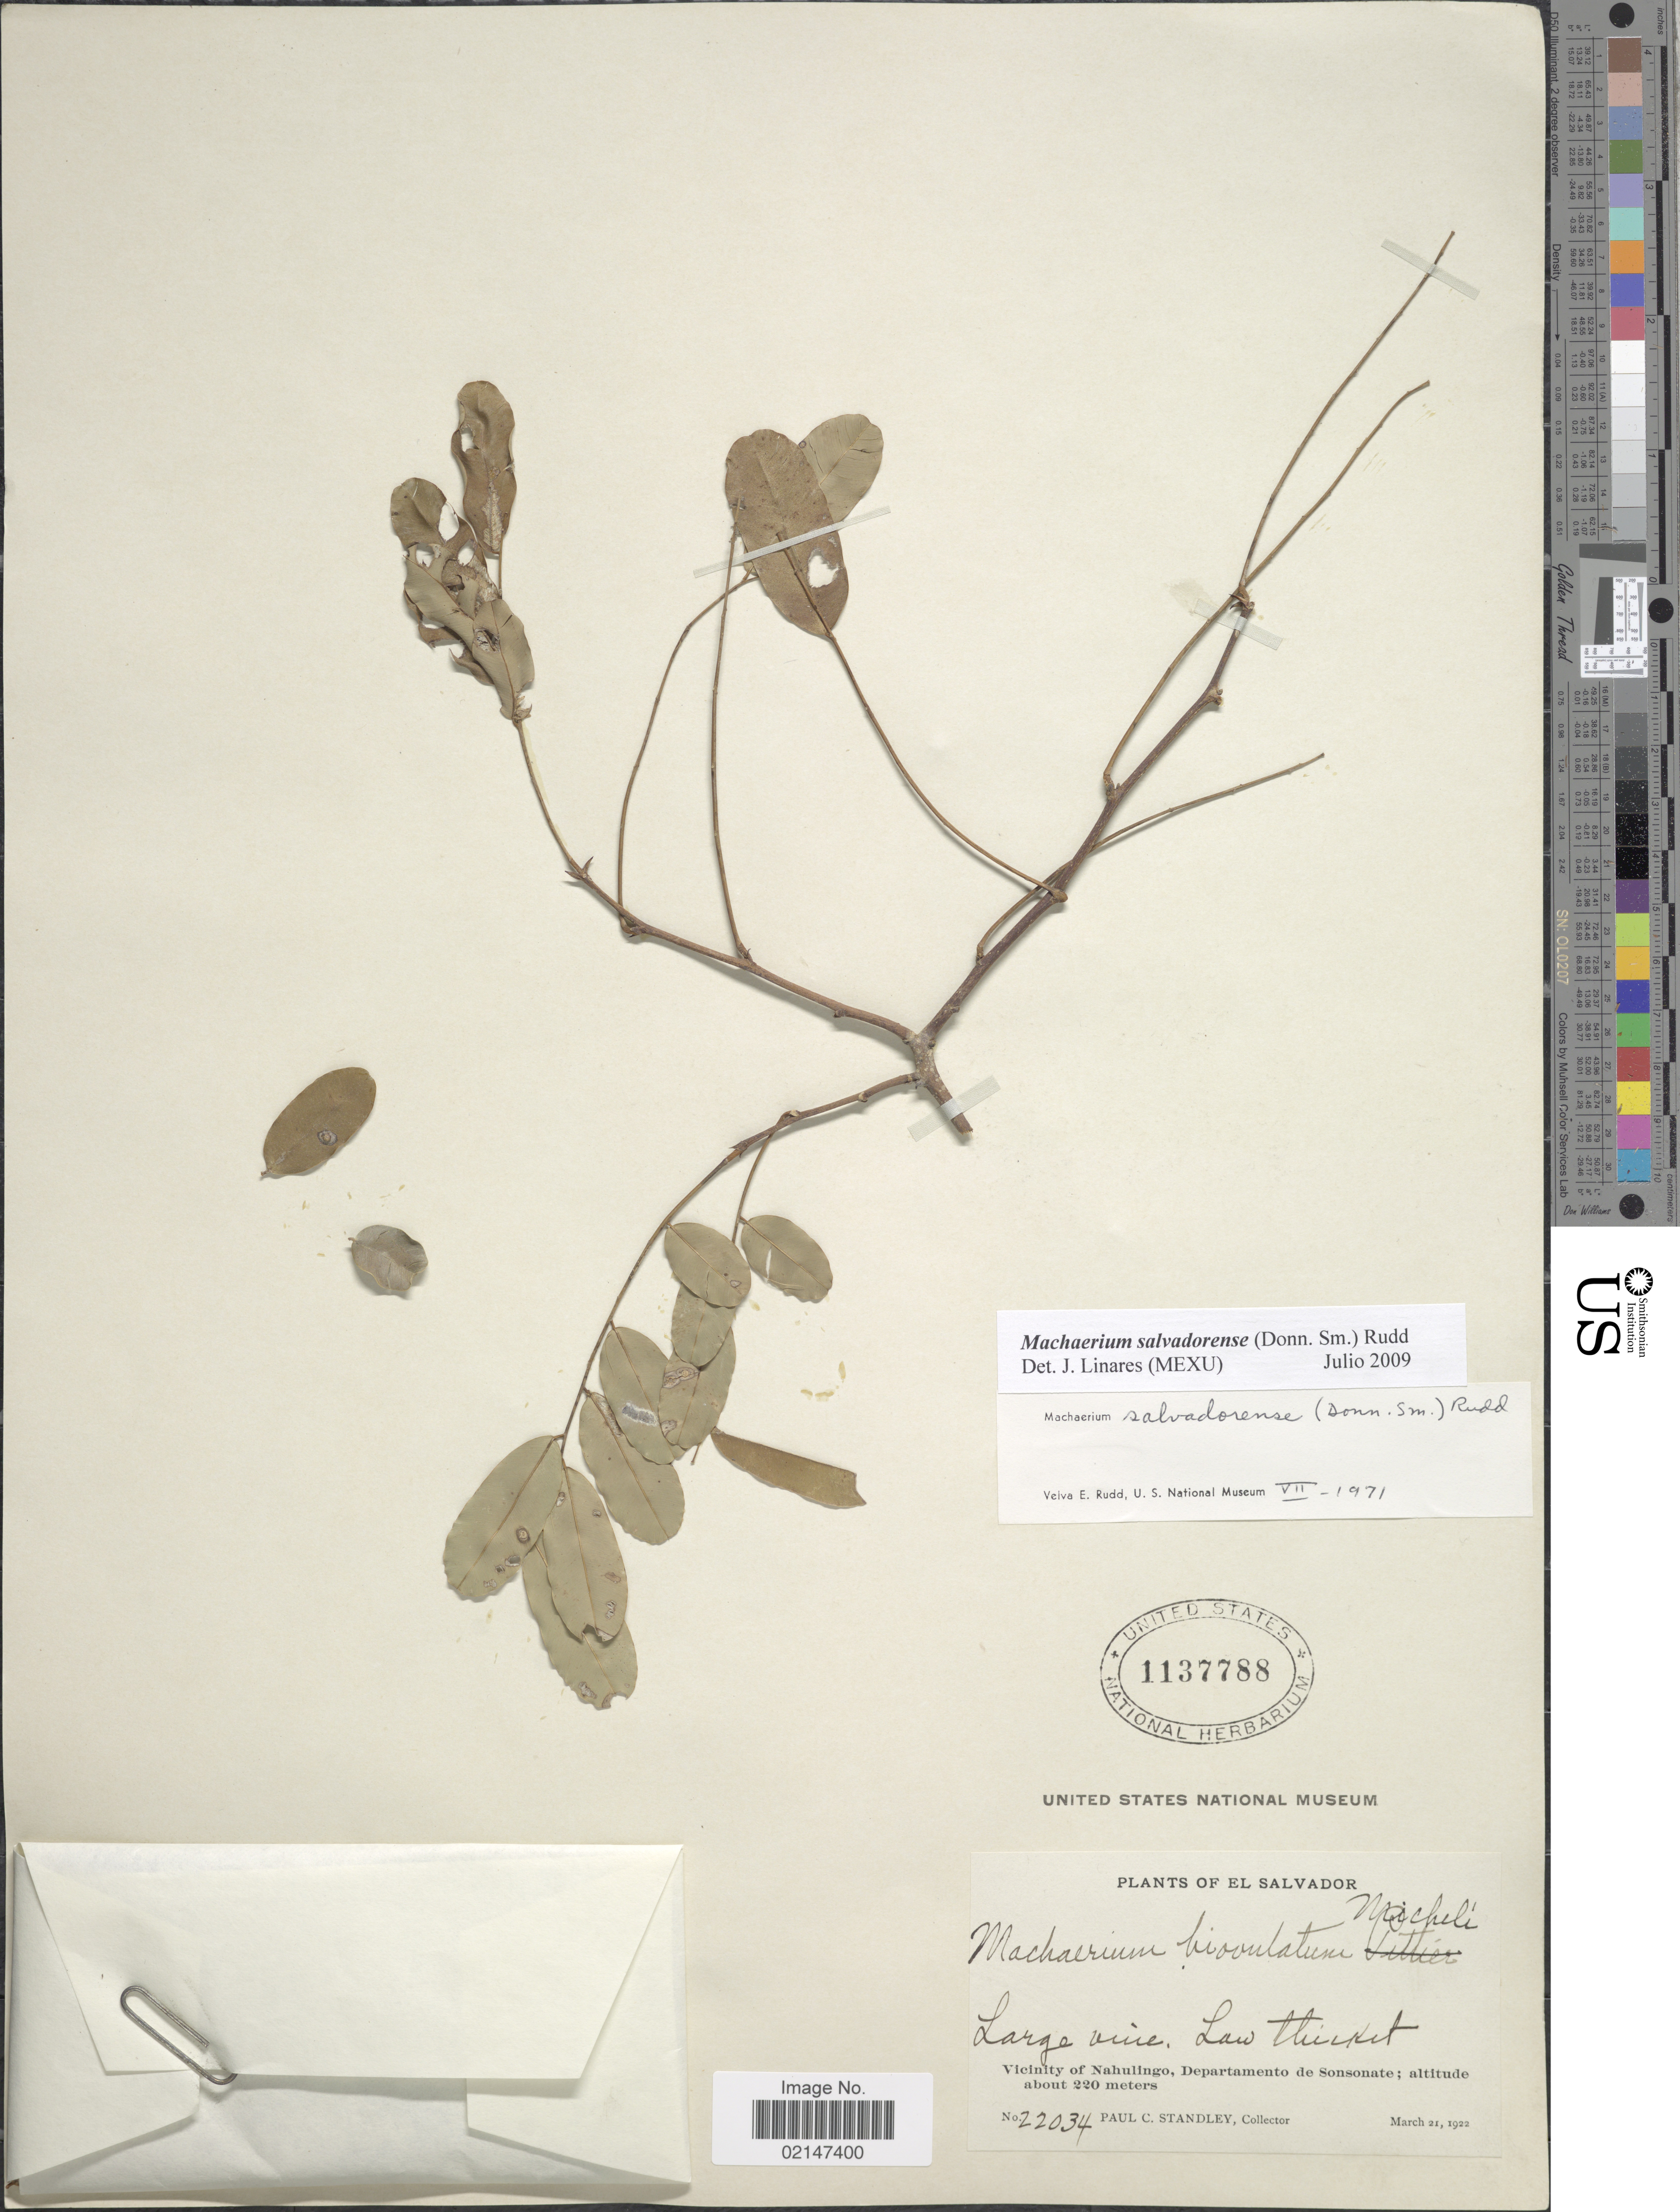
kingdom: Plantae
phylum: Tracheophyta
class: Magnoliopsida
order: Fabales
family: Fabaceae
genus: Machaerium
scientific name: Machaerium salvadorense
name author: (Donn. Sm.) Rudd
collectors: P. C. Standley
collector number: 22034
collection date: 1922-03-21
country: El Salvador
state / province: Sonsonate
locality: Large vine. Law thicket, Vicinity of Nahulingo, Departamento de Sonsonate.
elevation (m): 220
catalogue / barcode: US 1137788